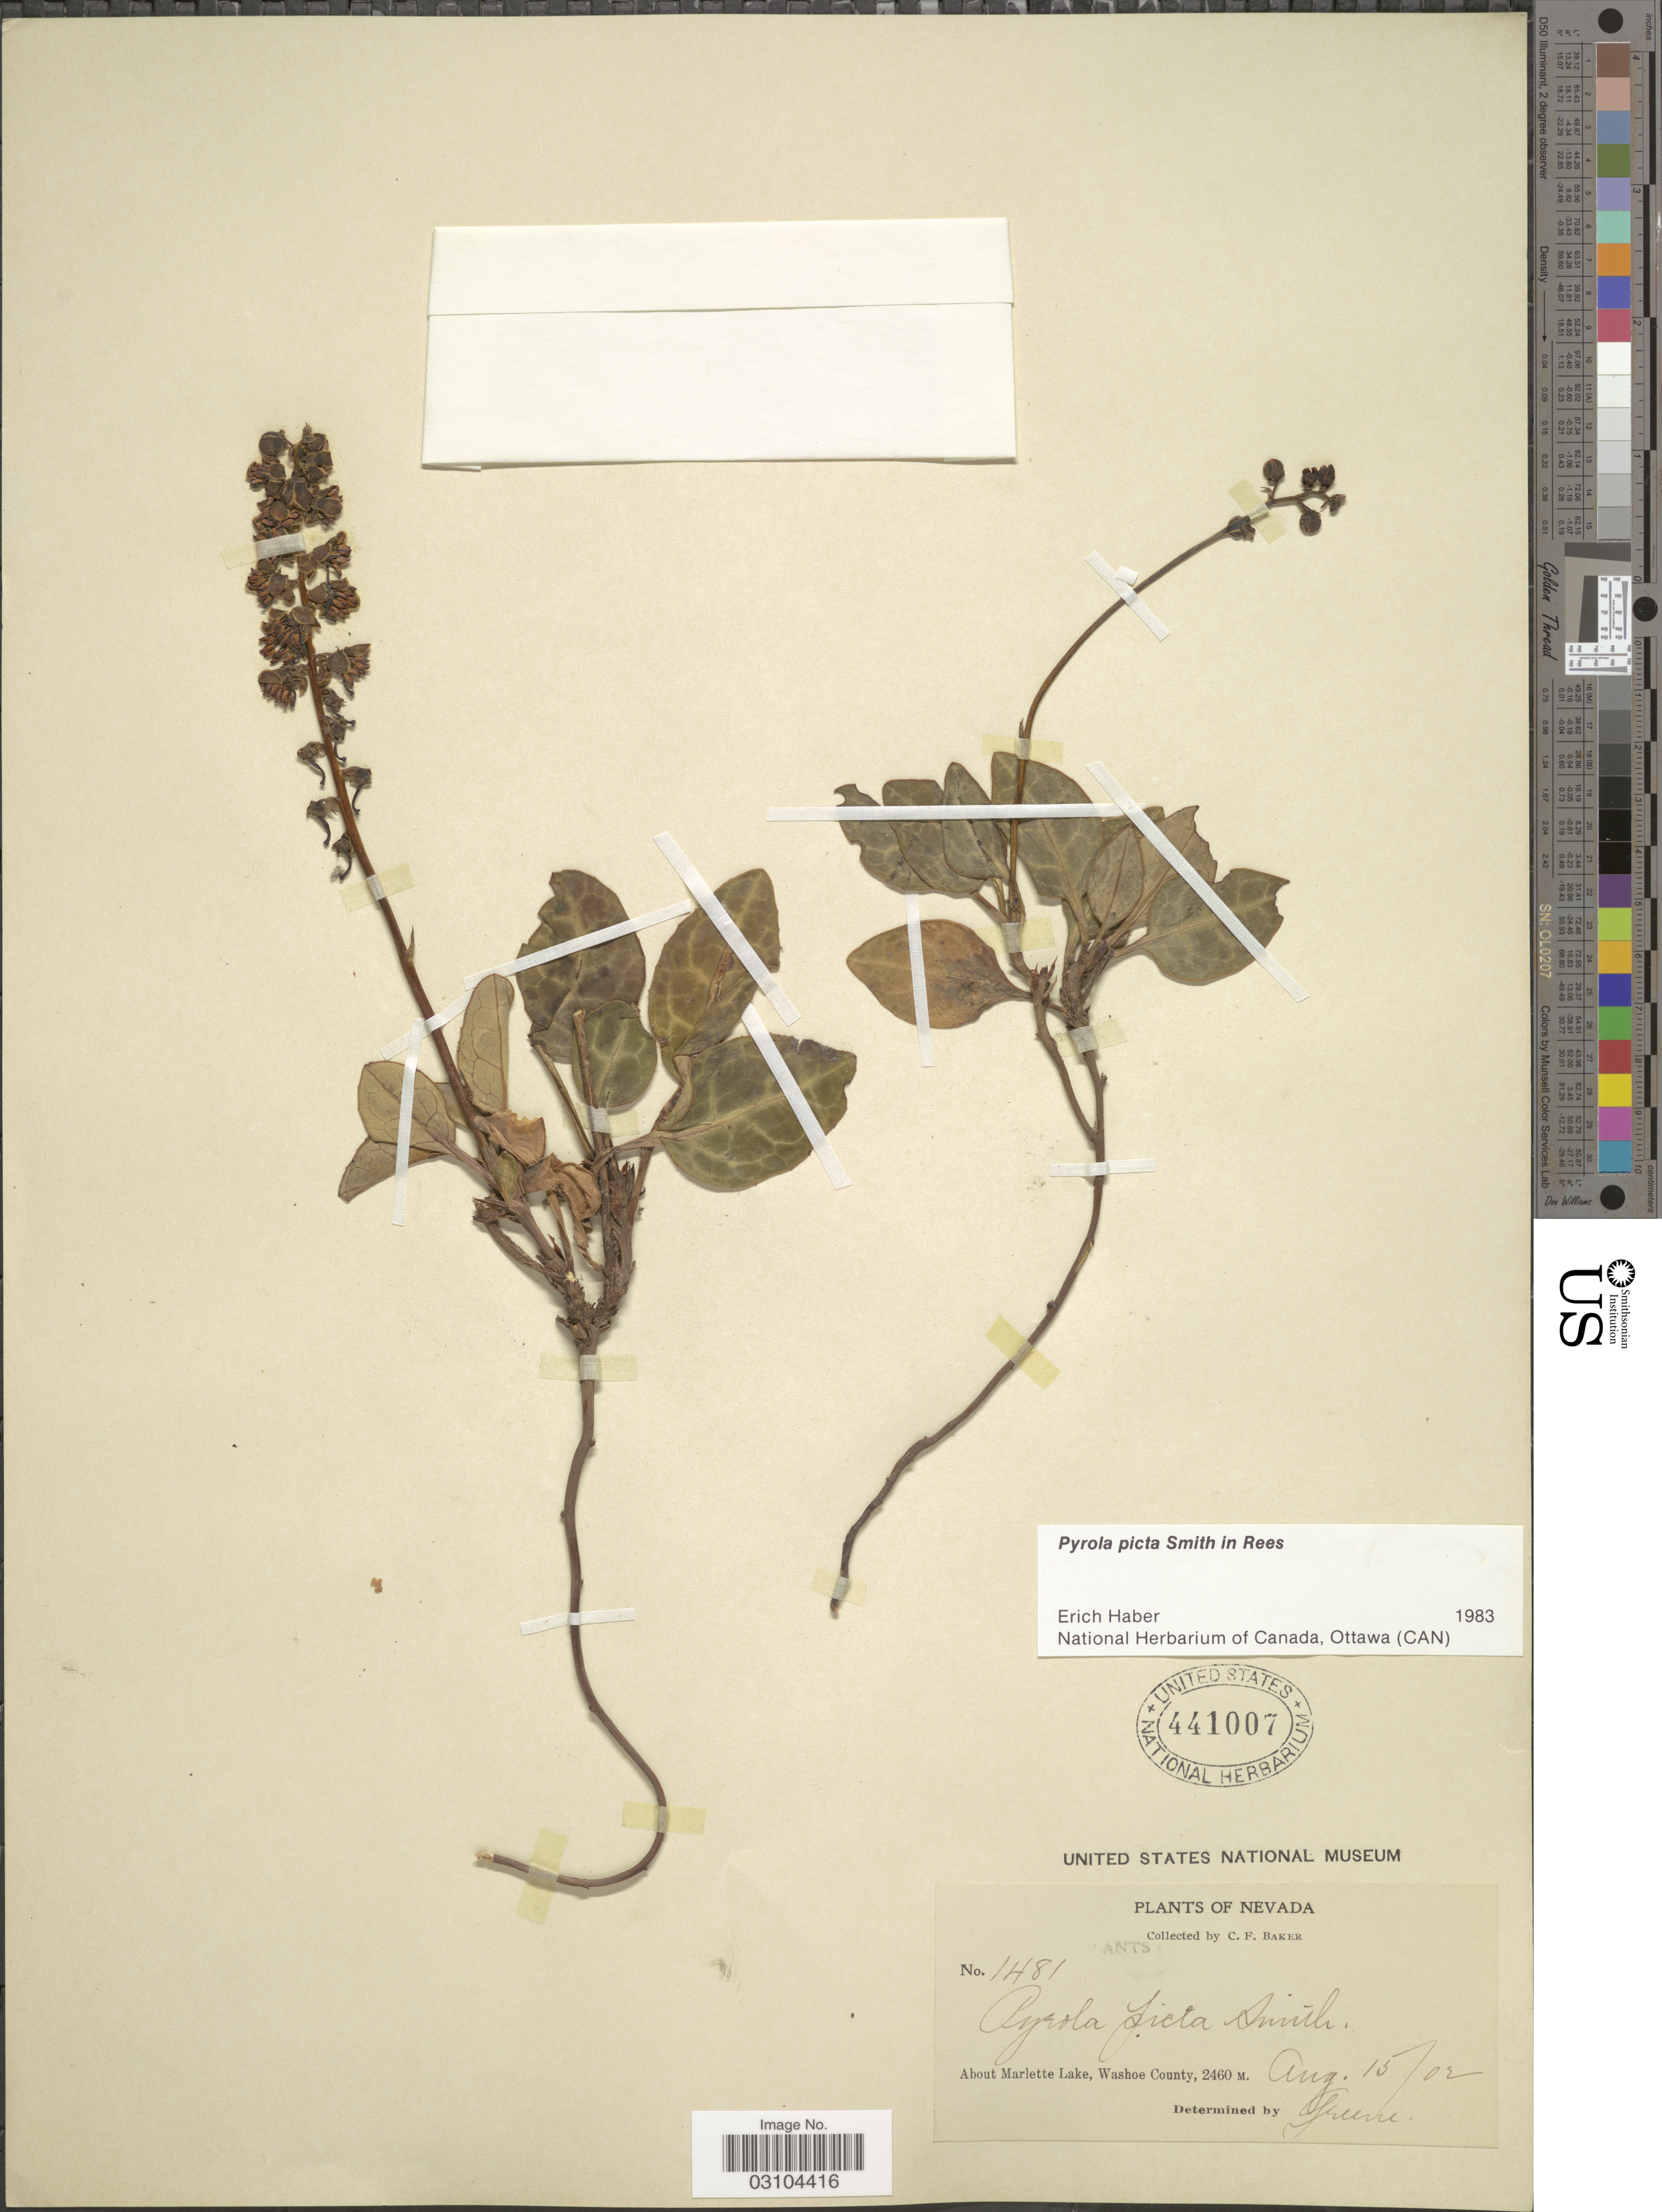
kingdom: Plantae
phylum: Tracheophyta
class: Magnoliopsida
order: Ericales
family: Ericaceae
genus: Pyrola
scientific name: Pyrola picta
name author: Sm. in Rees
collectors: C. F. Baker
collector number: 1481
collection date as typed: Transcribed d/m/y: 15/8/2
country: United States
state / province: Nevada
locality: About Marlette Lake, Washoe County.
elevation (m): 2460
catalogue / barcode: US 441007